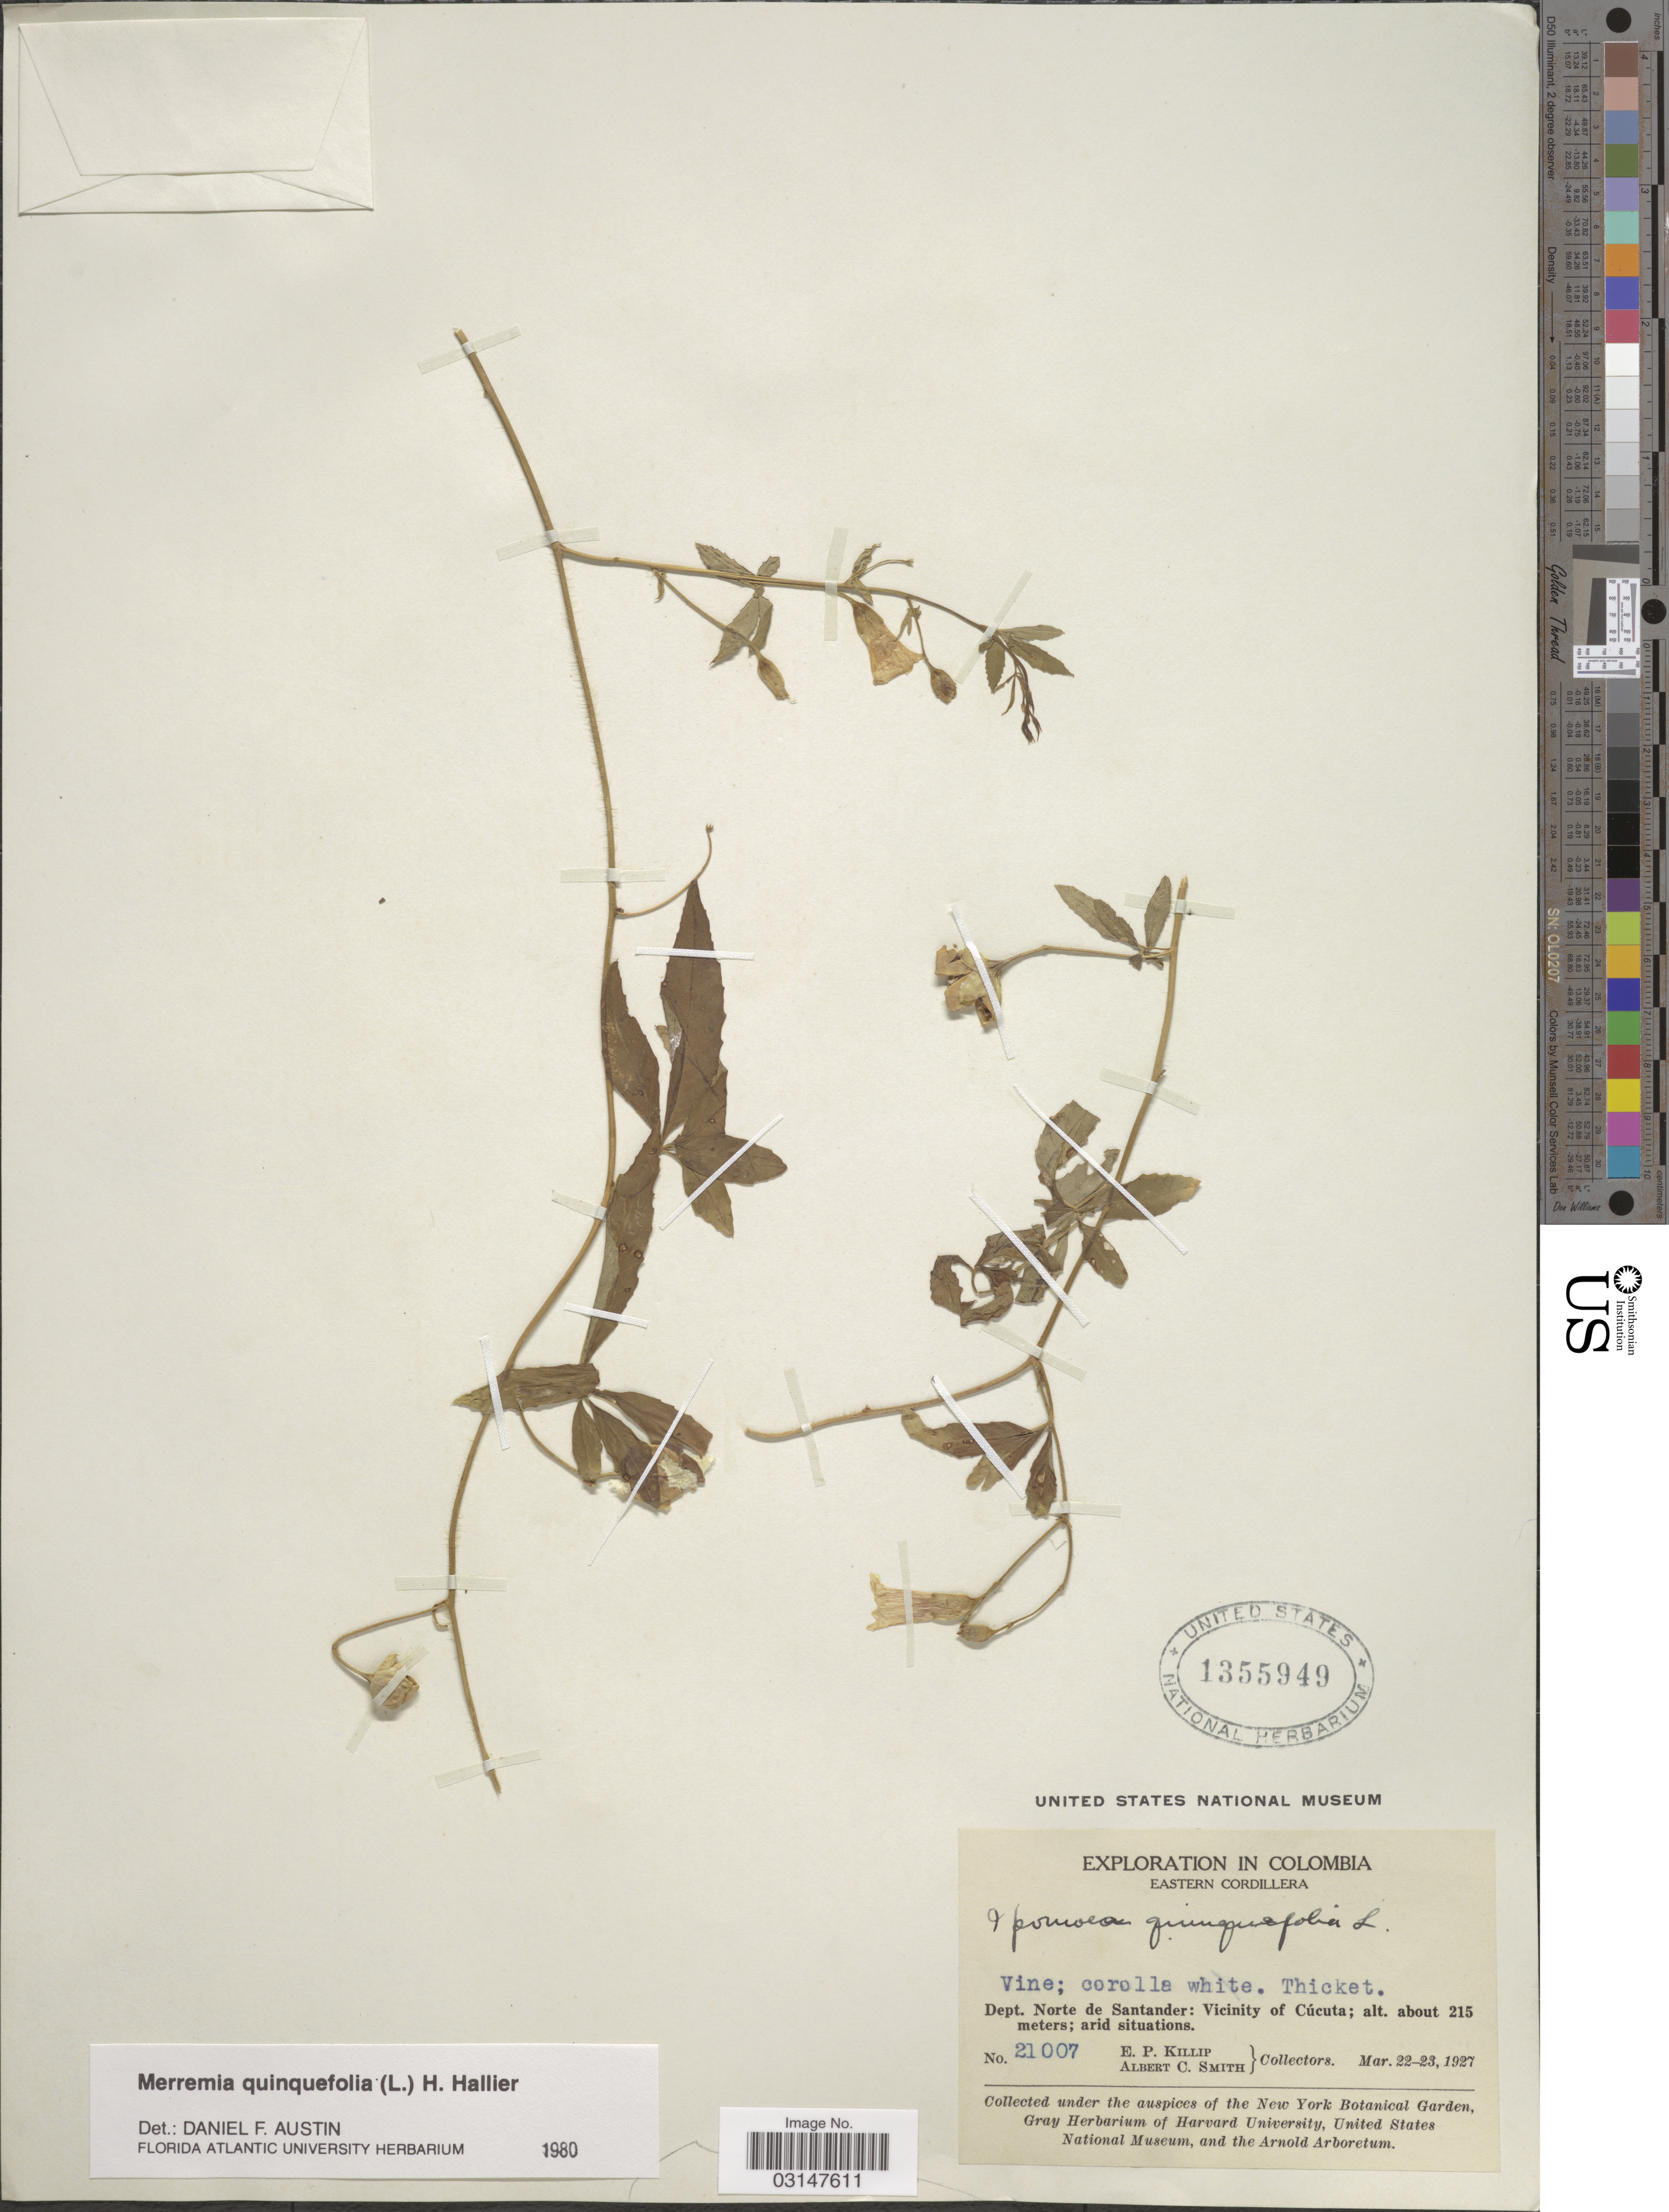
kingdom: Plantae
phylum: Tracheophyta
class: Magnoliopsida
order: Solanales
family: Convolvulaceae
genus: Distimake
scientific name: Distimake quinquefolius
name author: (L.) A. R. Simões & Staples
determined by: Strong, Mark T., (BOT), Smithsonian Institution - National Museum of Natural History (UNITED STATES)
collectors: E. P. Killip & A. C. Smith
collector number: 21007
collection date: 1927-03-22/1927-03-23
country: Colombia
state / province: Norte de Santander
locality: Eastern Cordillera, Dept. Norte de Santander: Vicinity of Cúcuta.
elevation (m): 215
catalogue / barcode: US 1355949